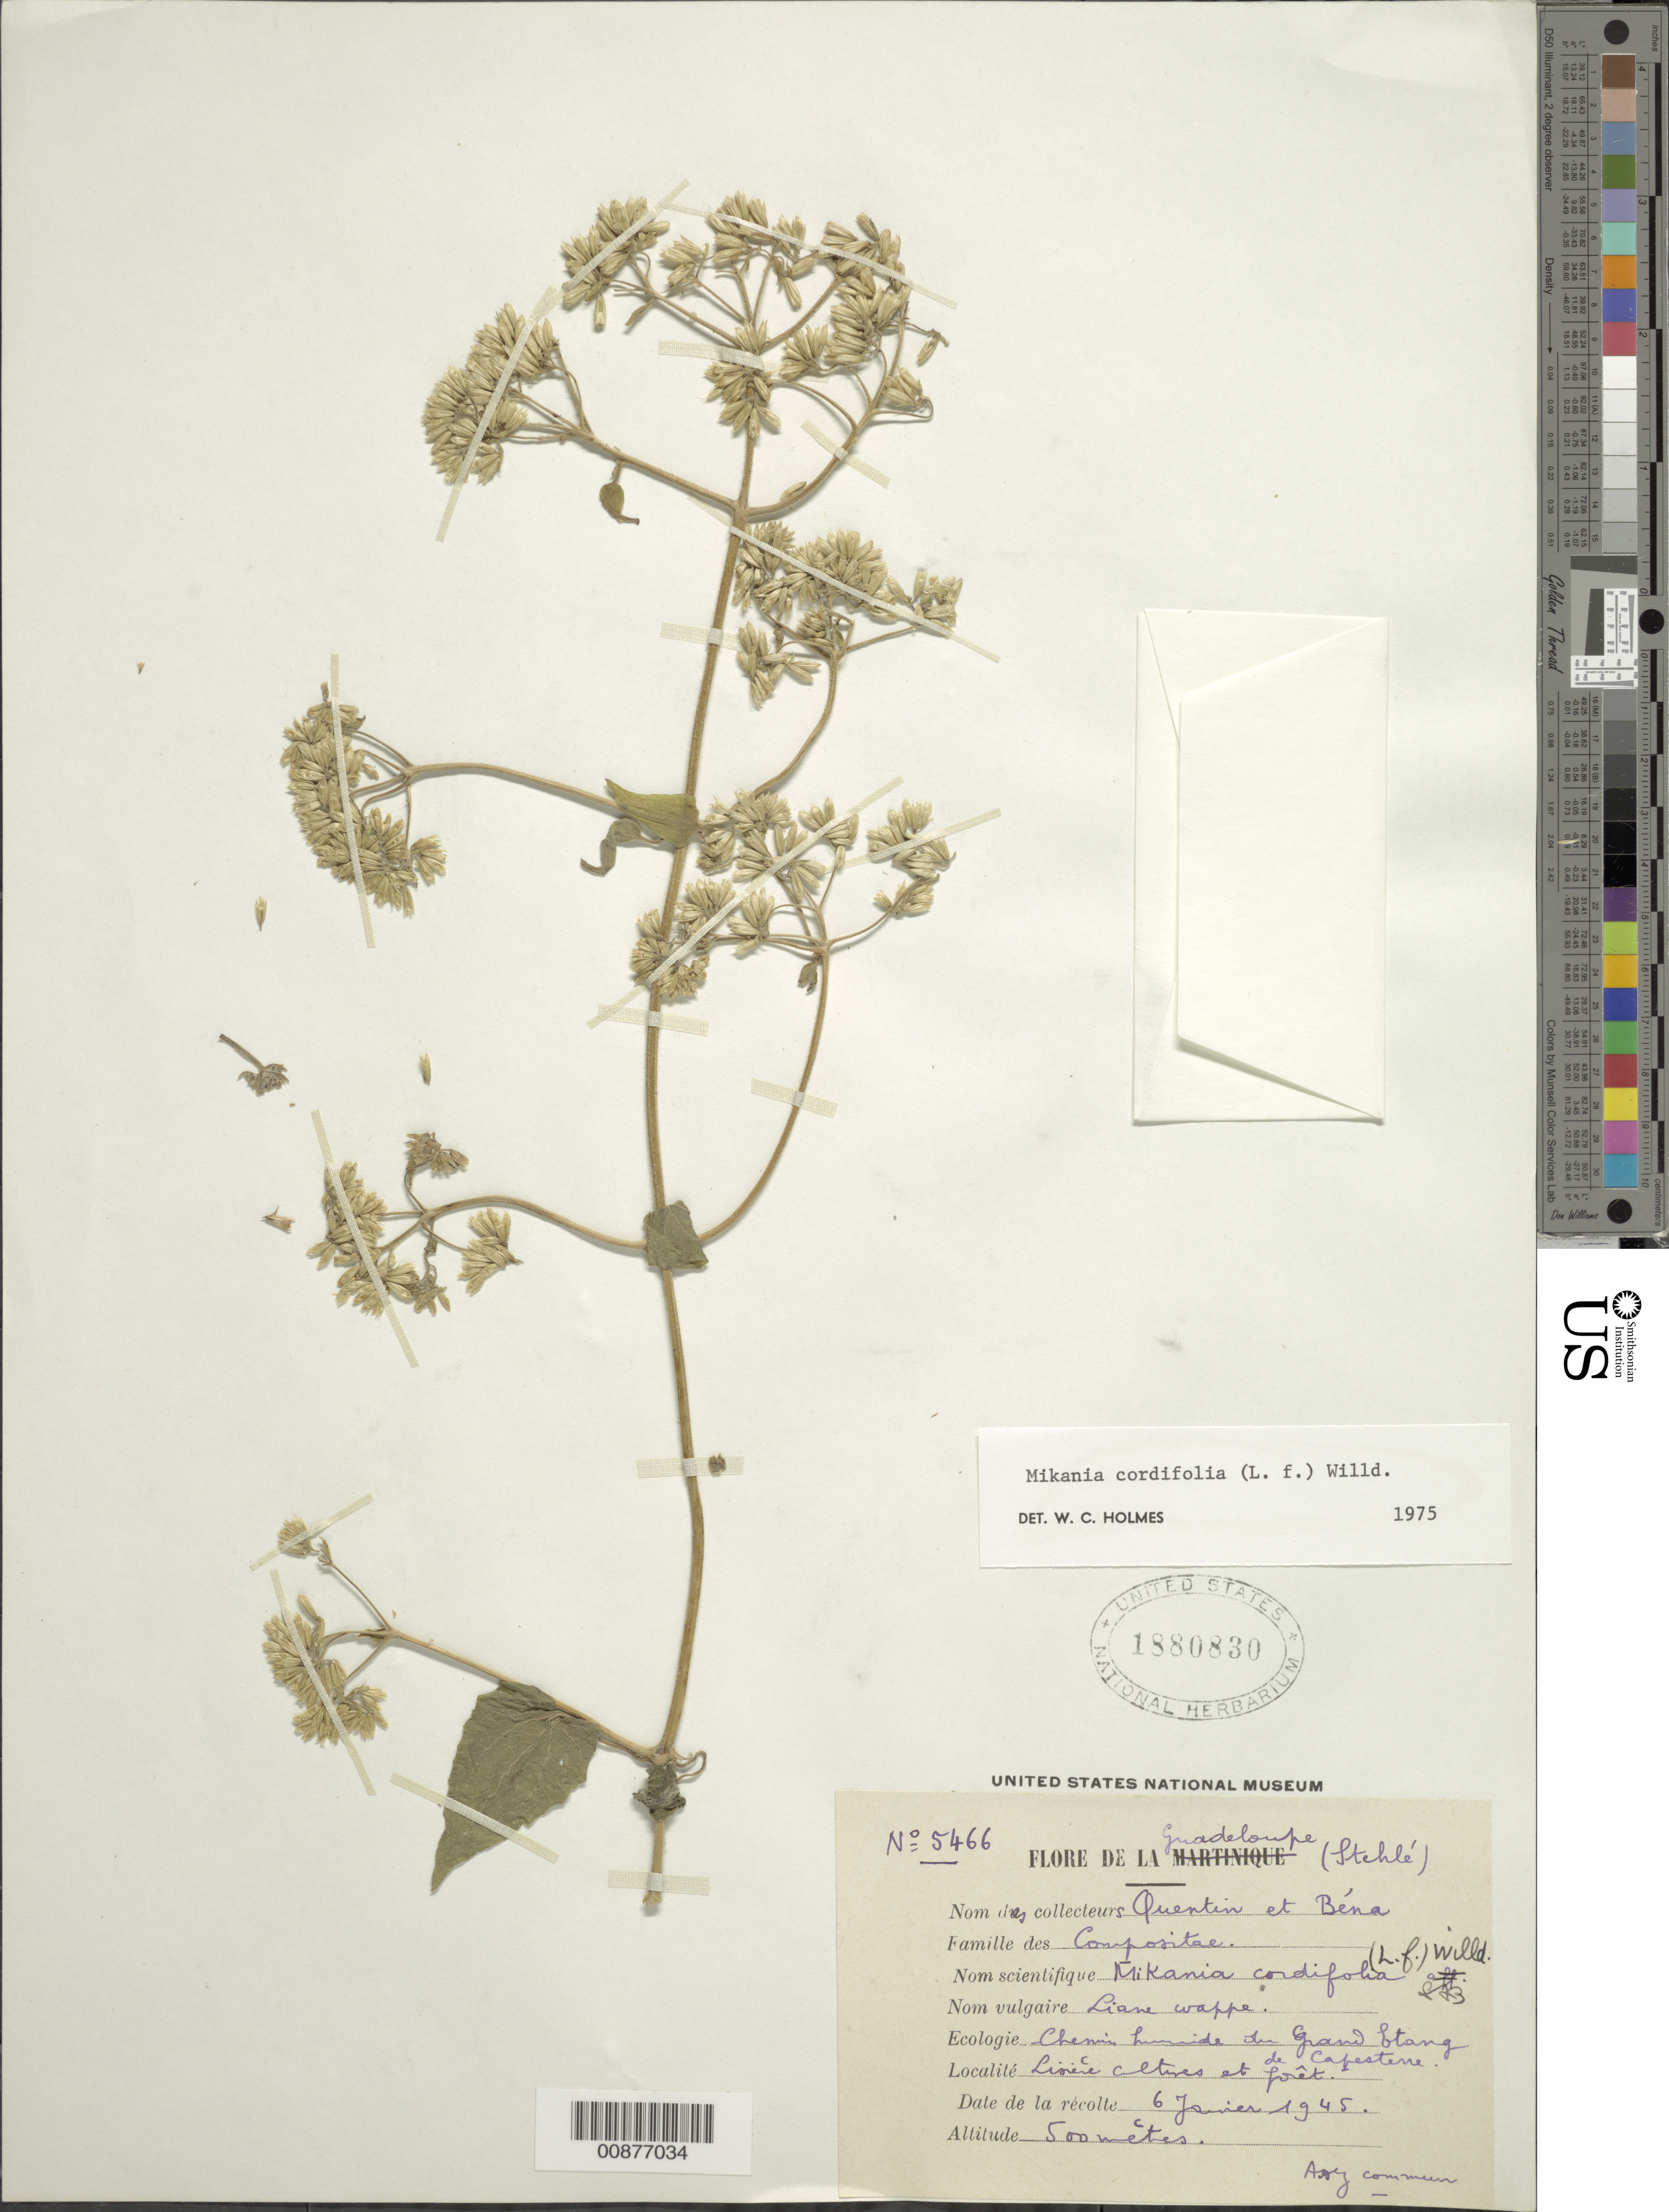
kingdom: Plantae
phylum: Tracheophyta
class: Magnoliopsida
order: Asterales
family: Asteraceae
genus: Mikania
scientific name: Mikania cordifolia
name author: Kunth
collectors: H. Stehlé, J. Quentin & R. Béna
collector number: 5466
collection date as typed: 06 Jan 1945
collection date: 1945-01-06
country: Guadeloupe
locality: Grand Etang; Capestene.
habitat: Chemin humide; forêt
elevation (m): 500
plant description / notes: Common name: Liane wappe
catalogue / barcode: US 1880830